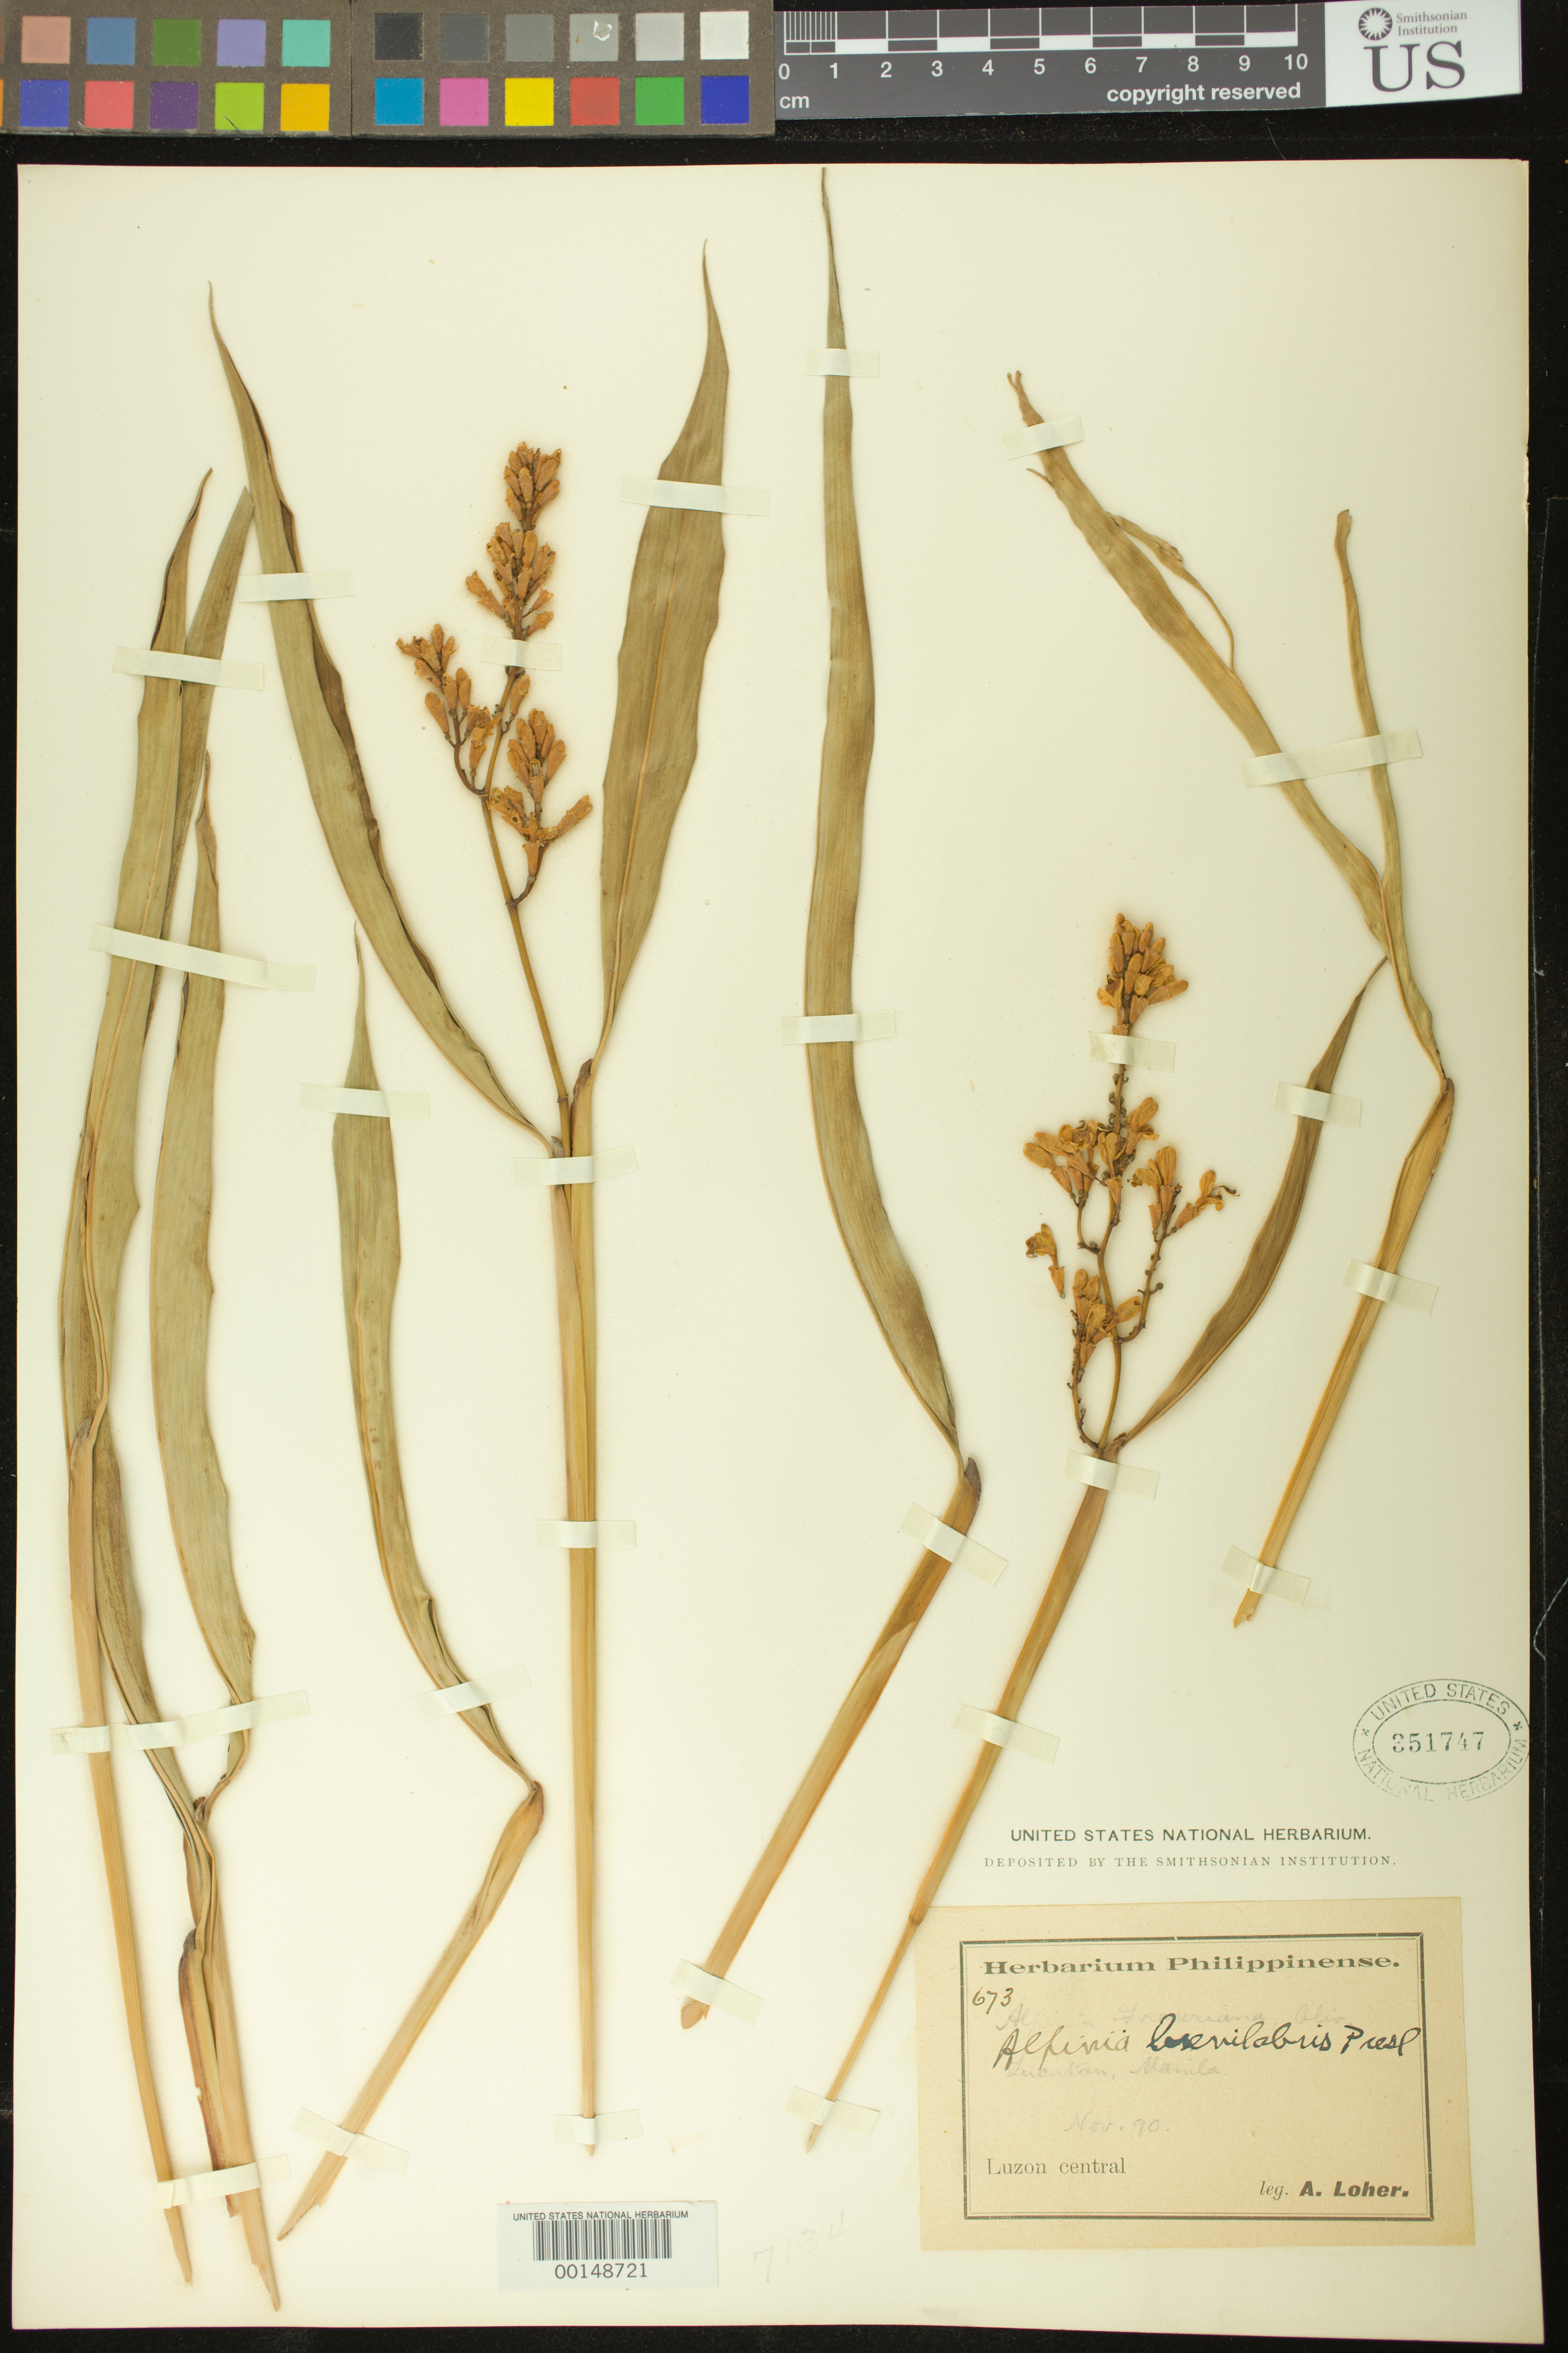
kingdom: Plantae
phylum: Tracheophyta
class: Liliopsida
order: Zingiberales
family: Zingiberaceae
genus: Alpinia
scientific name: Alpinia brevilabris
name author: C. Presl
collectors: A. Loher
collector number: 673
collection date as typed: Nov 1890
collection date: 1890-11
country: Philippines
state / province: National Capital Region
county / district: Manila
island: Luzon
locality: Lucutan, manila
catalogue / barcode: US 351747